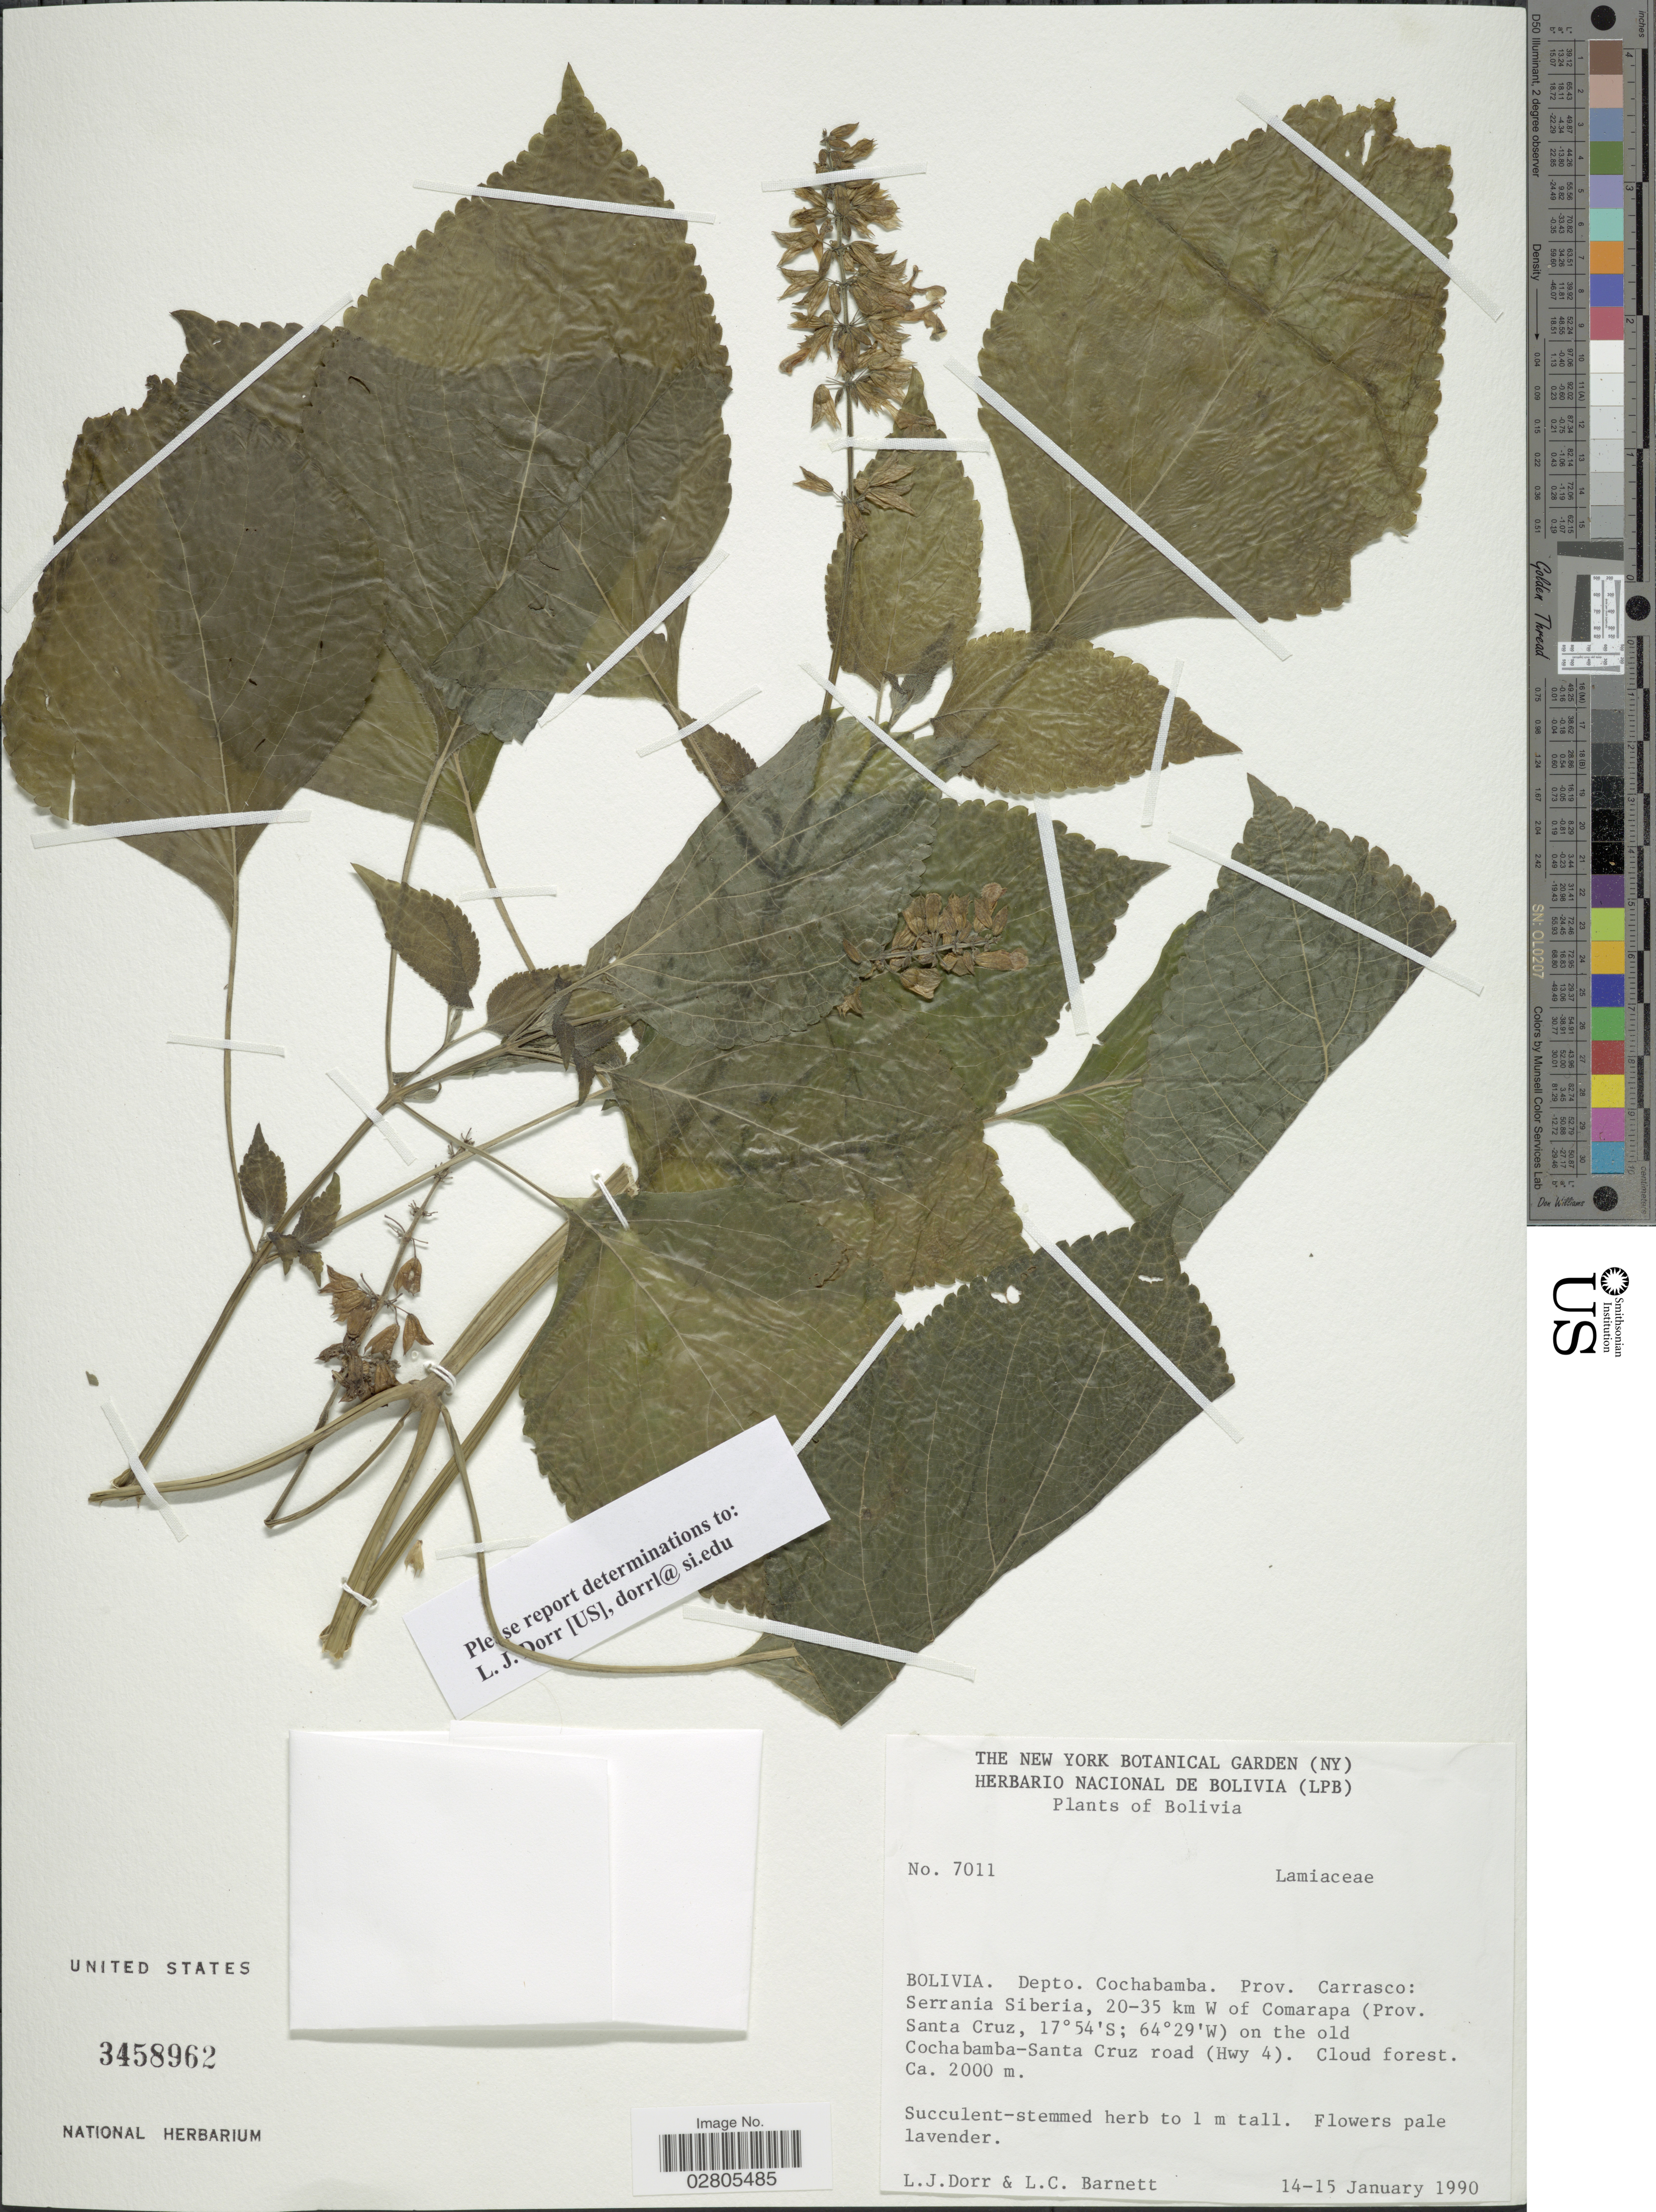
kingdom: Plantae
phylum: Tracheophyta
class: Magnoliopsida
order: Lamiales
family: Lamiaceae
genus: Salvia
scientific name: Salvia sp.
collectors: L. J. Dorr & L. C. Barnett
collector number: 7011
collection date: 1990-01-14/1990-01-15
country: Bolivia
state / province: Cochabamba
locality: Depto. Cochabamba. Prov. Carrasco: Serrania Siberia, 20-35 km W of Comarapa (Prov. Santa Cruz) on the old Cochabamba-Santa Cruz road (Hwy 4).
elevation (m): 2000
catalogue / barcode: US 3468962